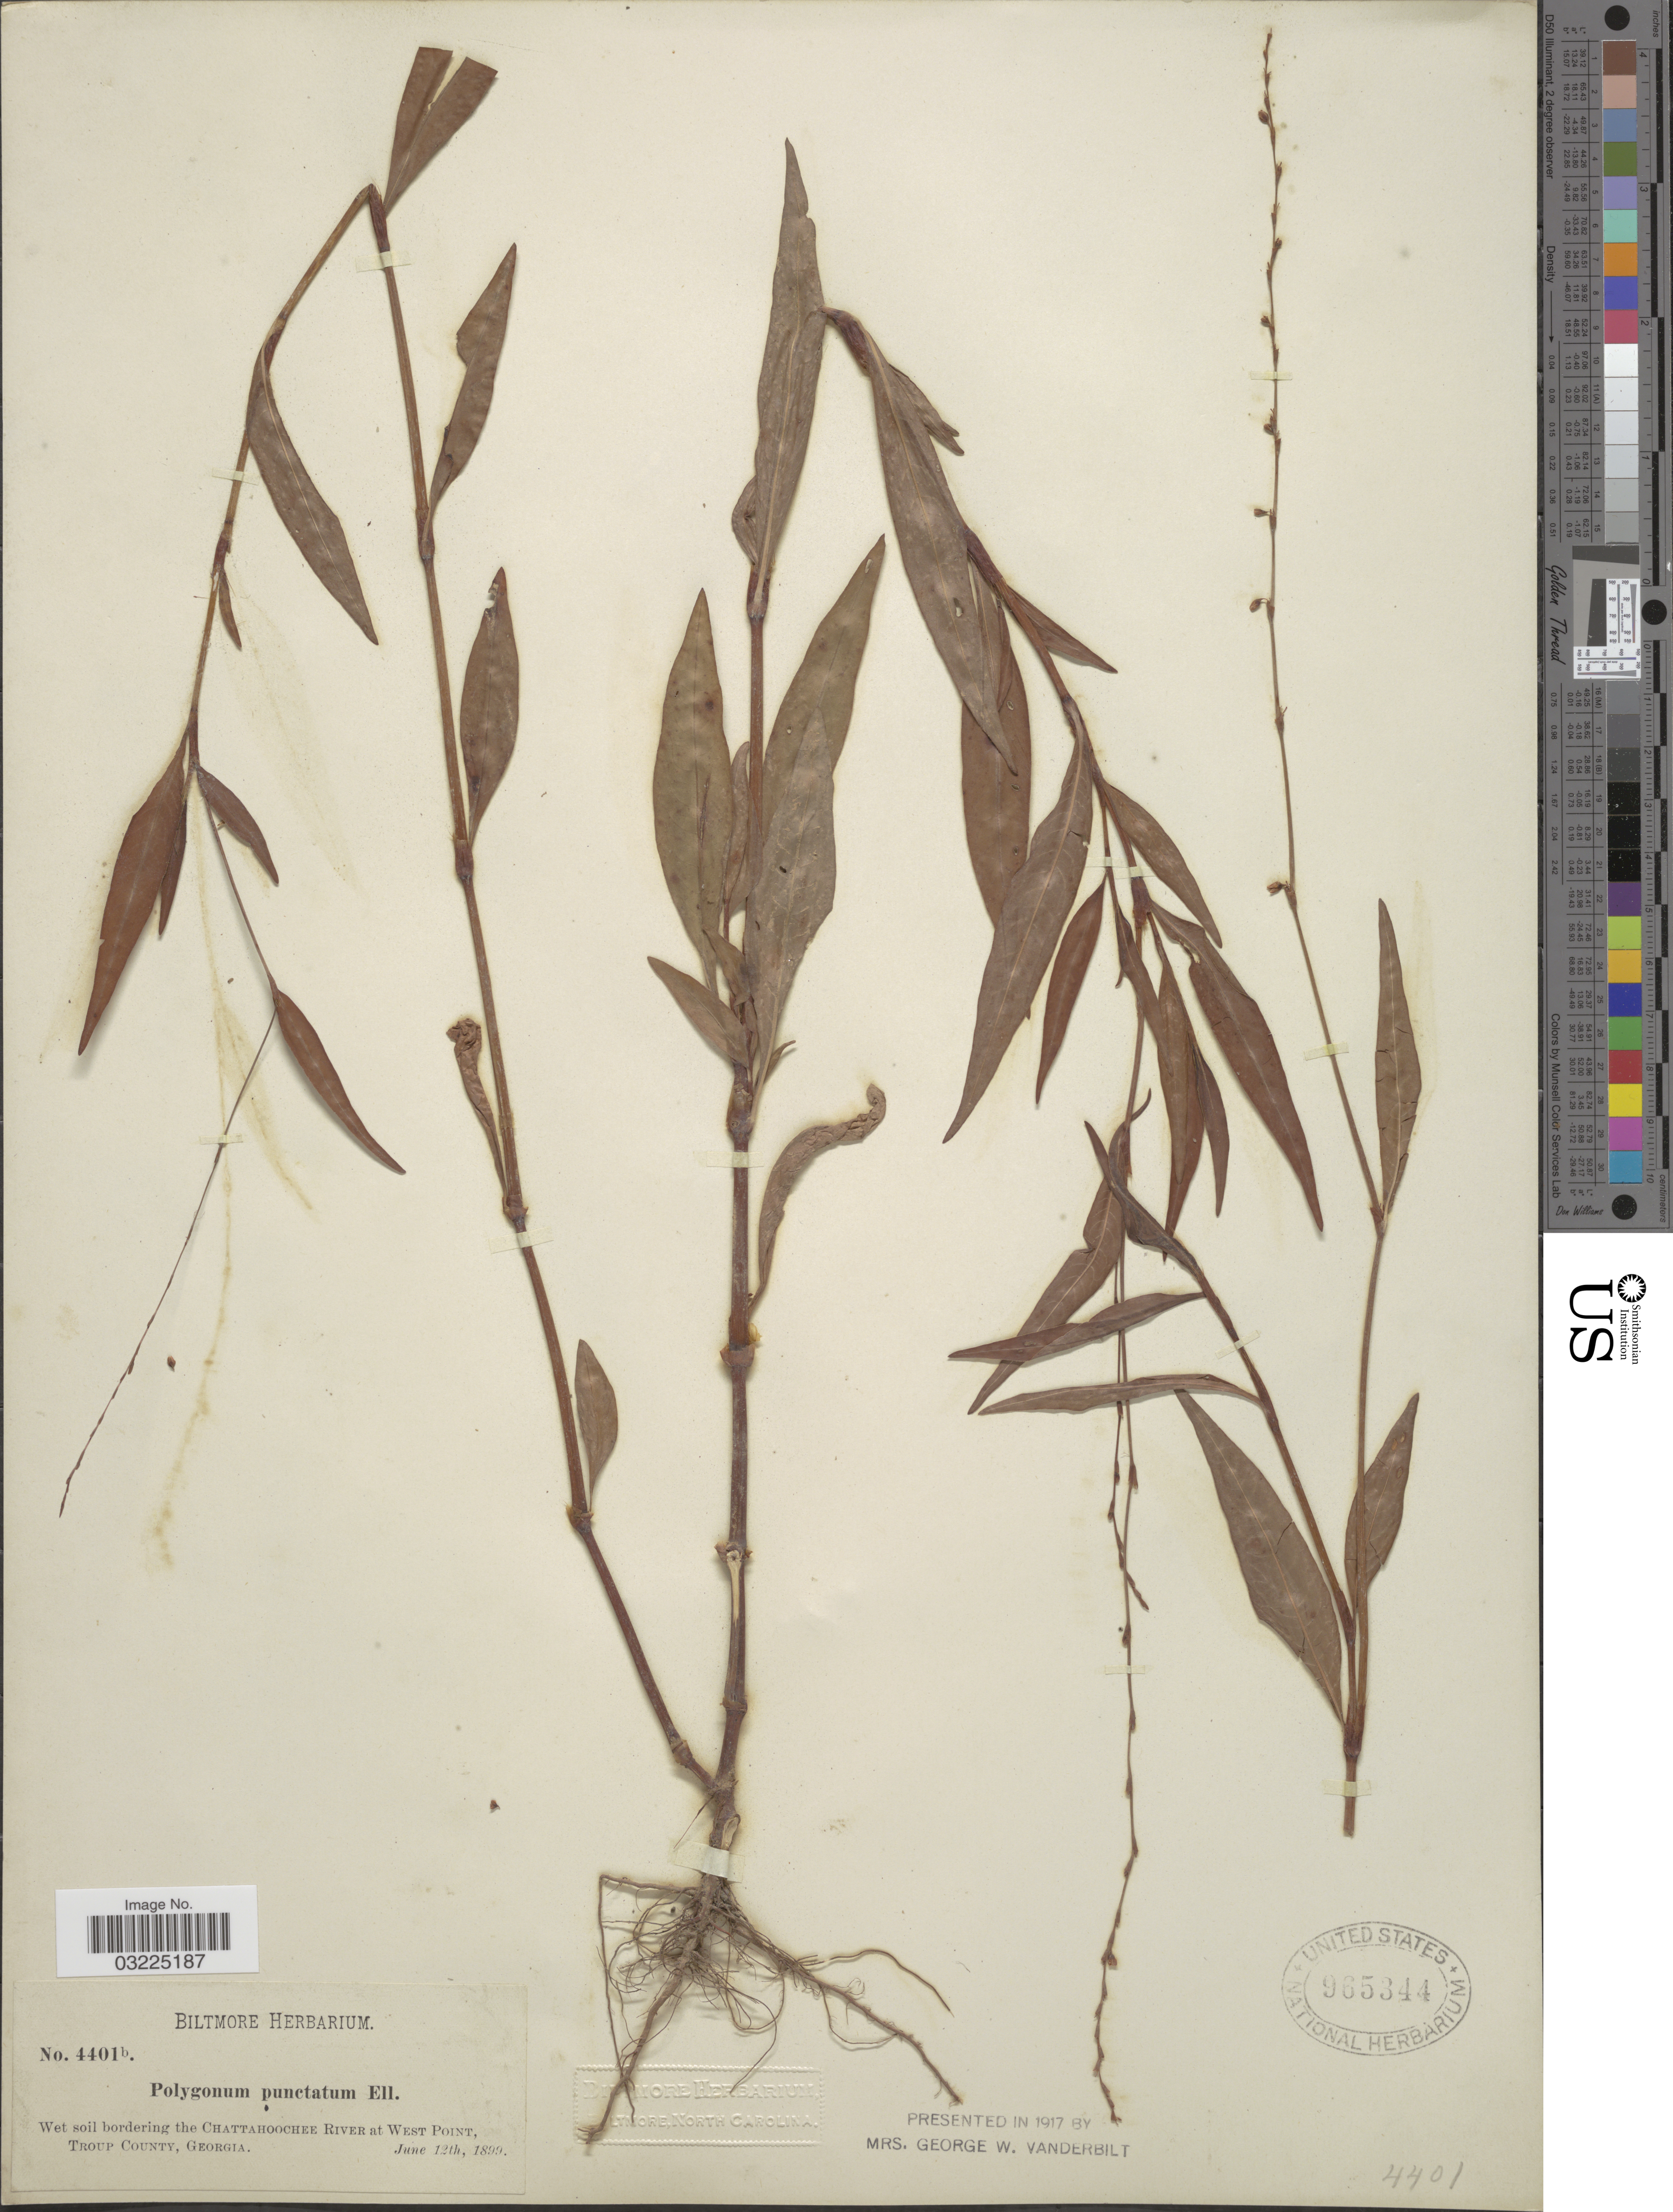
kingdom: Plantae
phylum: Tracheophyta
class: Magnoliopsida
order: Caryophyllales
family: Polygonaceae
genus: Persicaria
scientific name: Persicaria punctata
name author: (Elliott) Small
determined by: Atha, D. E.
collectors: ex herb. Biltmore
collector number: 4401b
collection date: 1899-06-12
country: United States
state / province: Georgia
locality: Wet soil bordering the Chattahoochee River at West Point, Troup County.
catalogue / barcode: US 965344